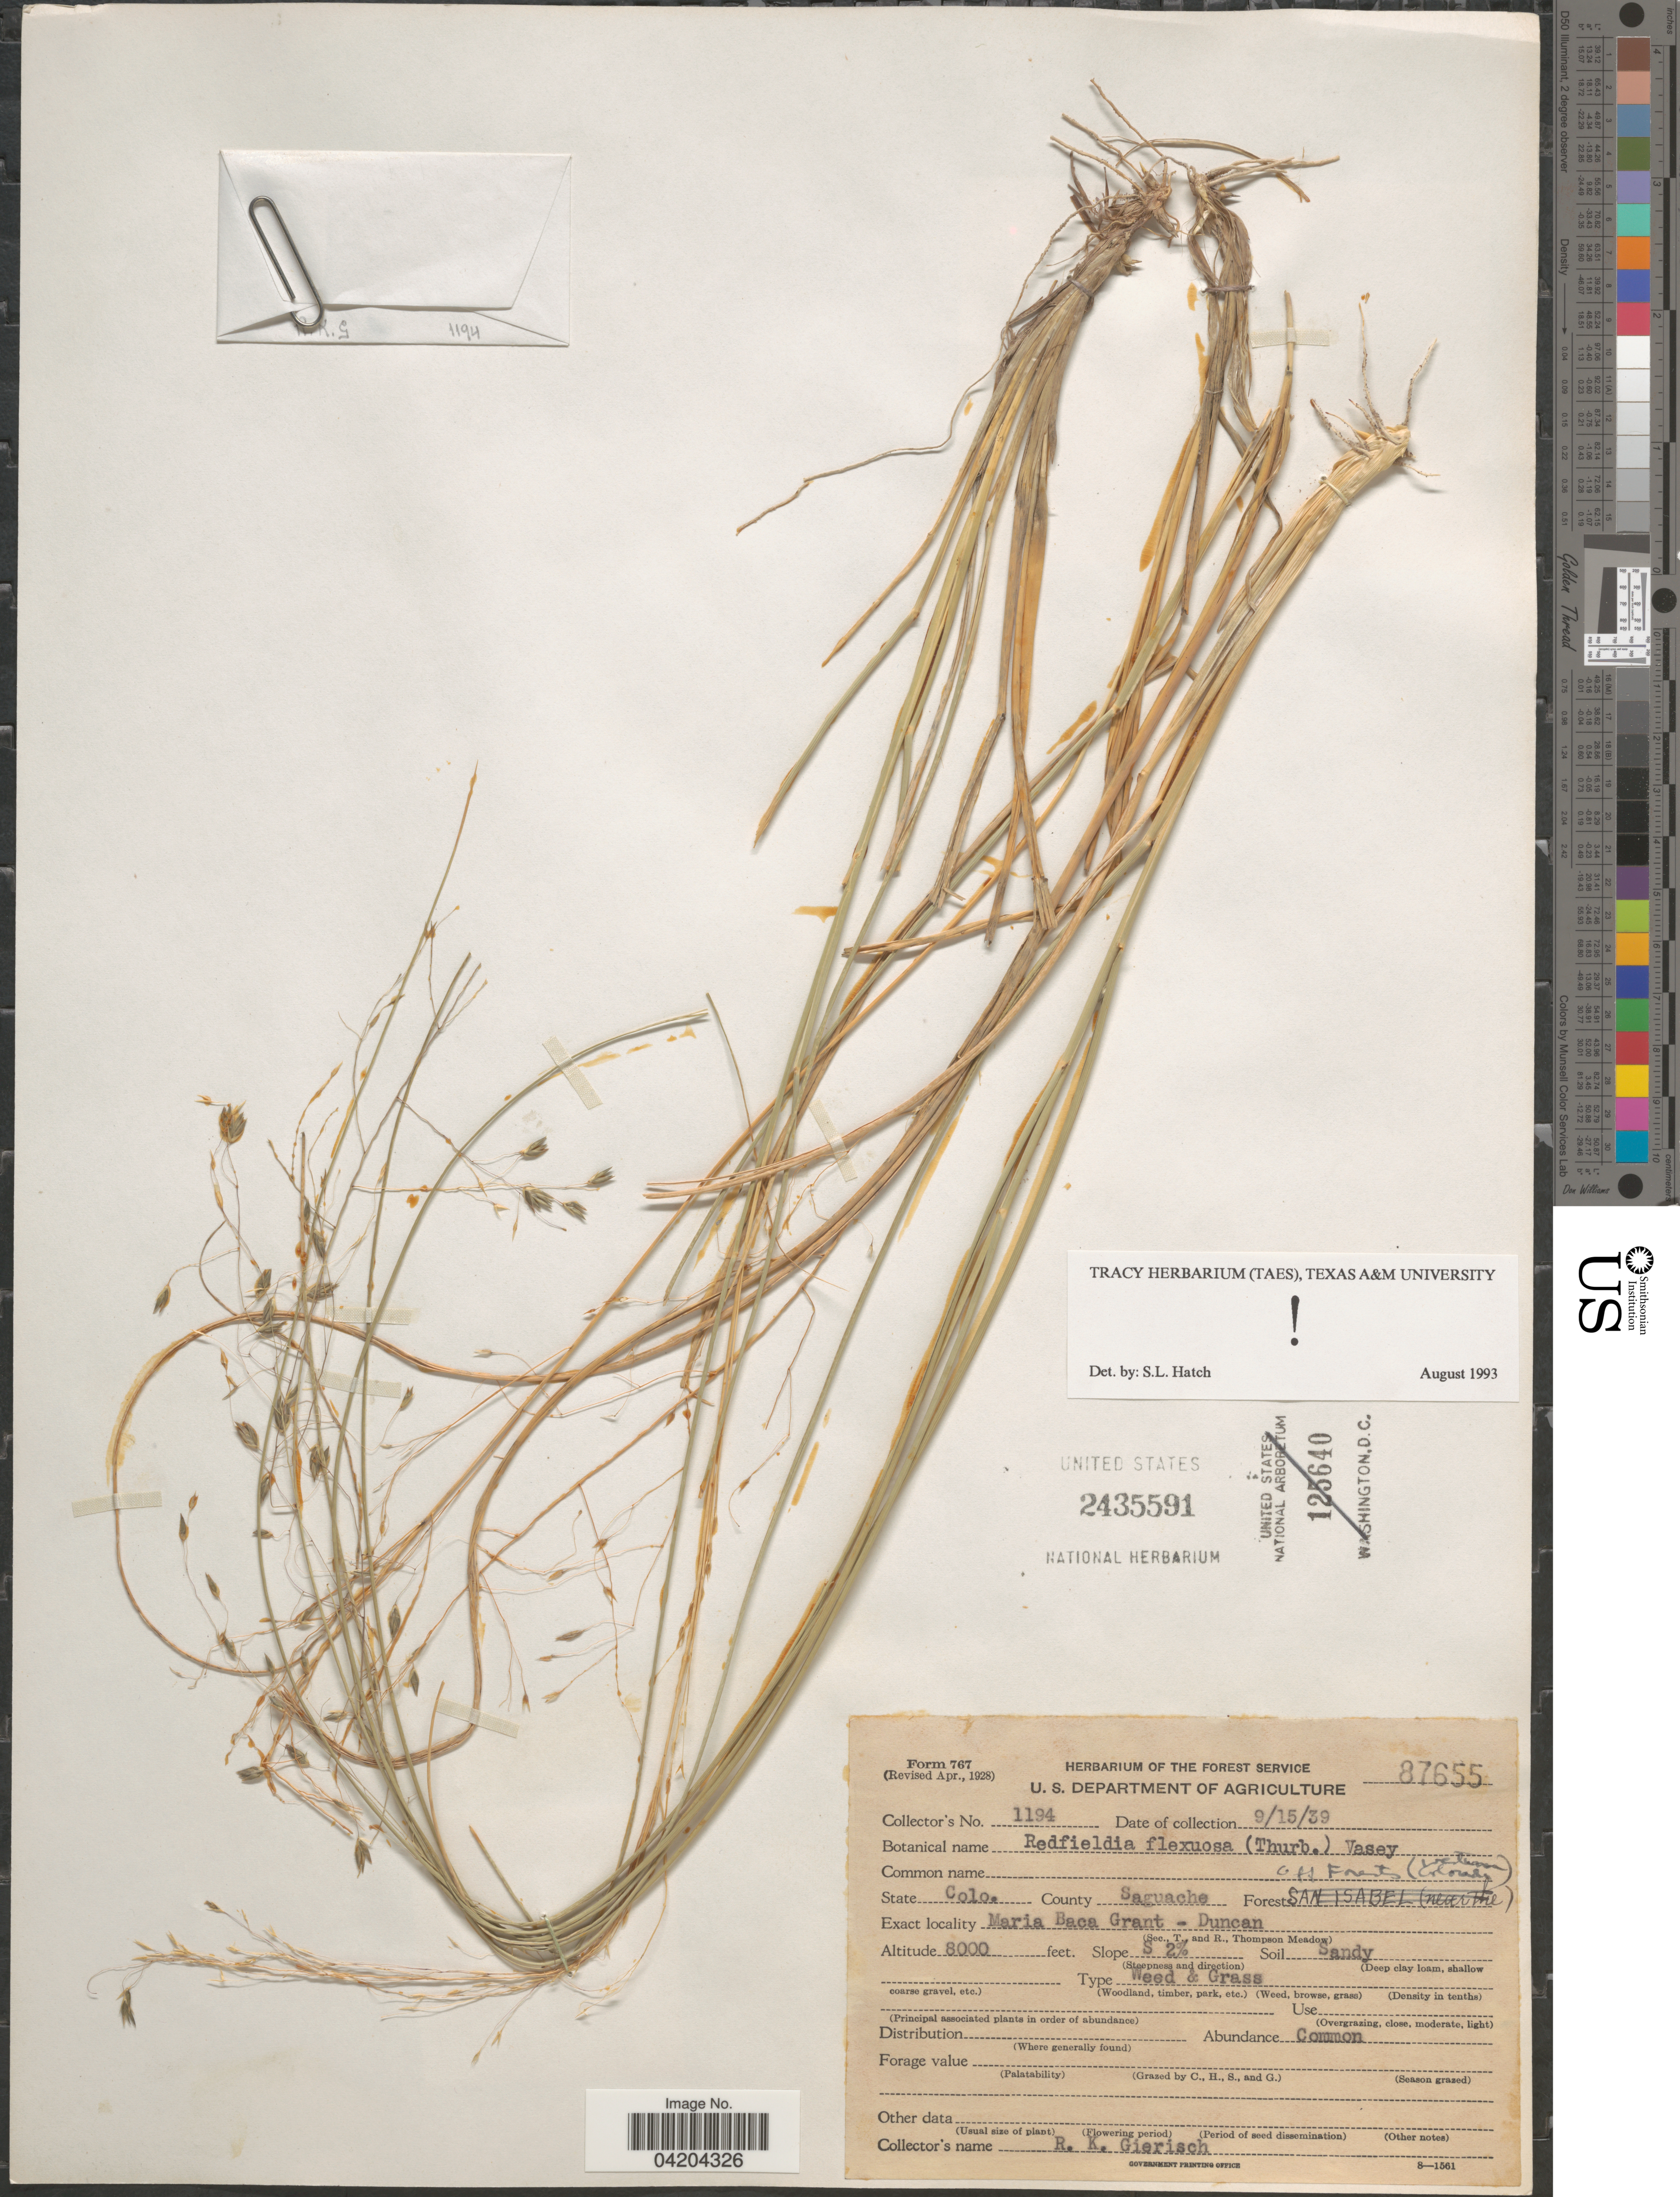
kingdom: Plantae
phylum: Tracheophyta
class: Liliopsida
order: Poales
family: Poaceae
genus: Muhlenbergia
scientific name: Muhlenbergia multiflora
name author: Columbus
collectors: R. Gierisch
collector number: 1194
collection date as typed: Transcribed d/m/y: 15/9/39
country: United States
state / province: Colorado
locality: County Saguache. Forest Off Forests (Western Colorado). Maria Baca Grant - Duncan. Slope S 2%.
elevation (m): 2438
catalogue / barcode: US 2435591